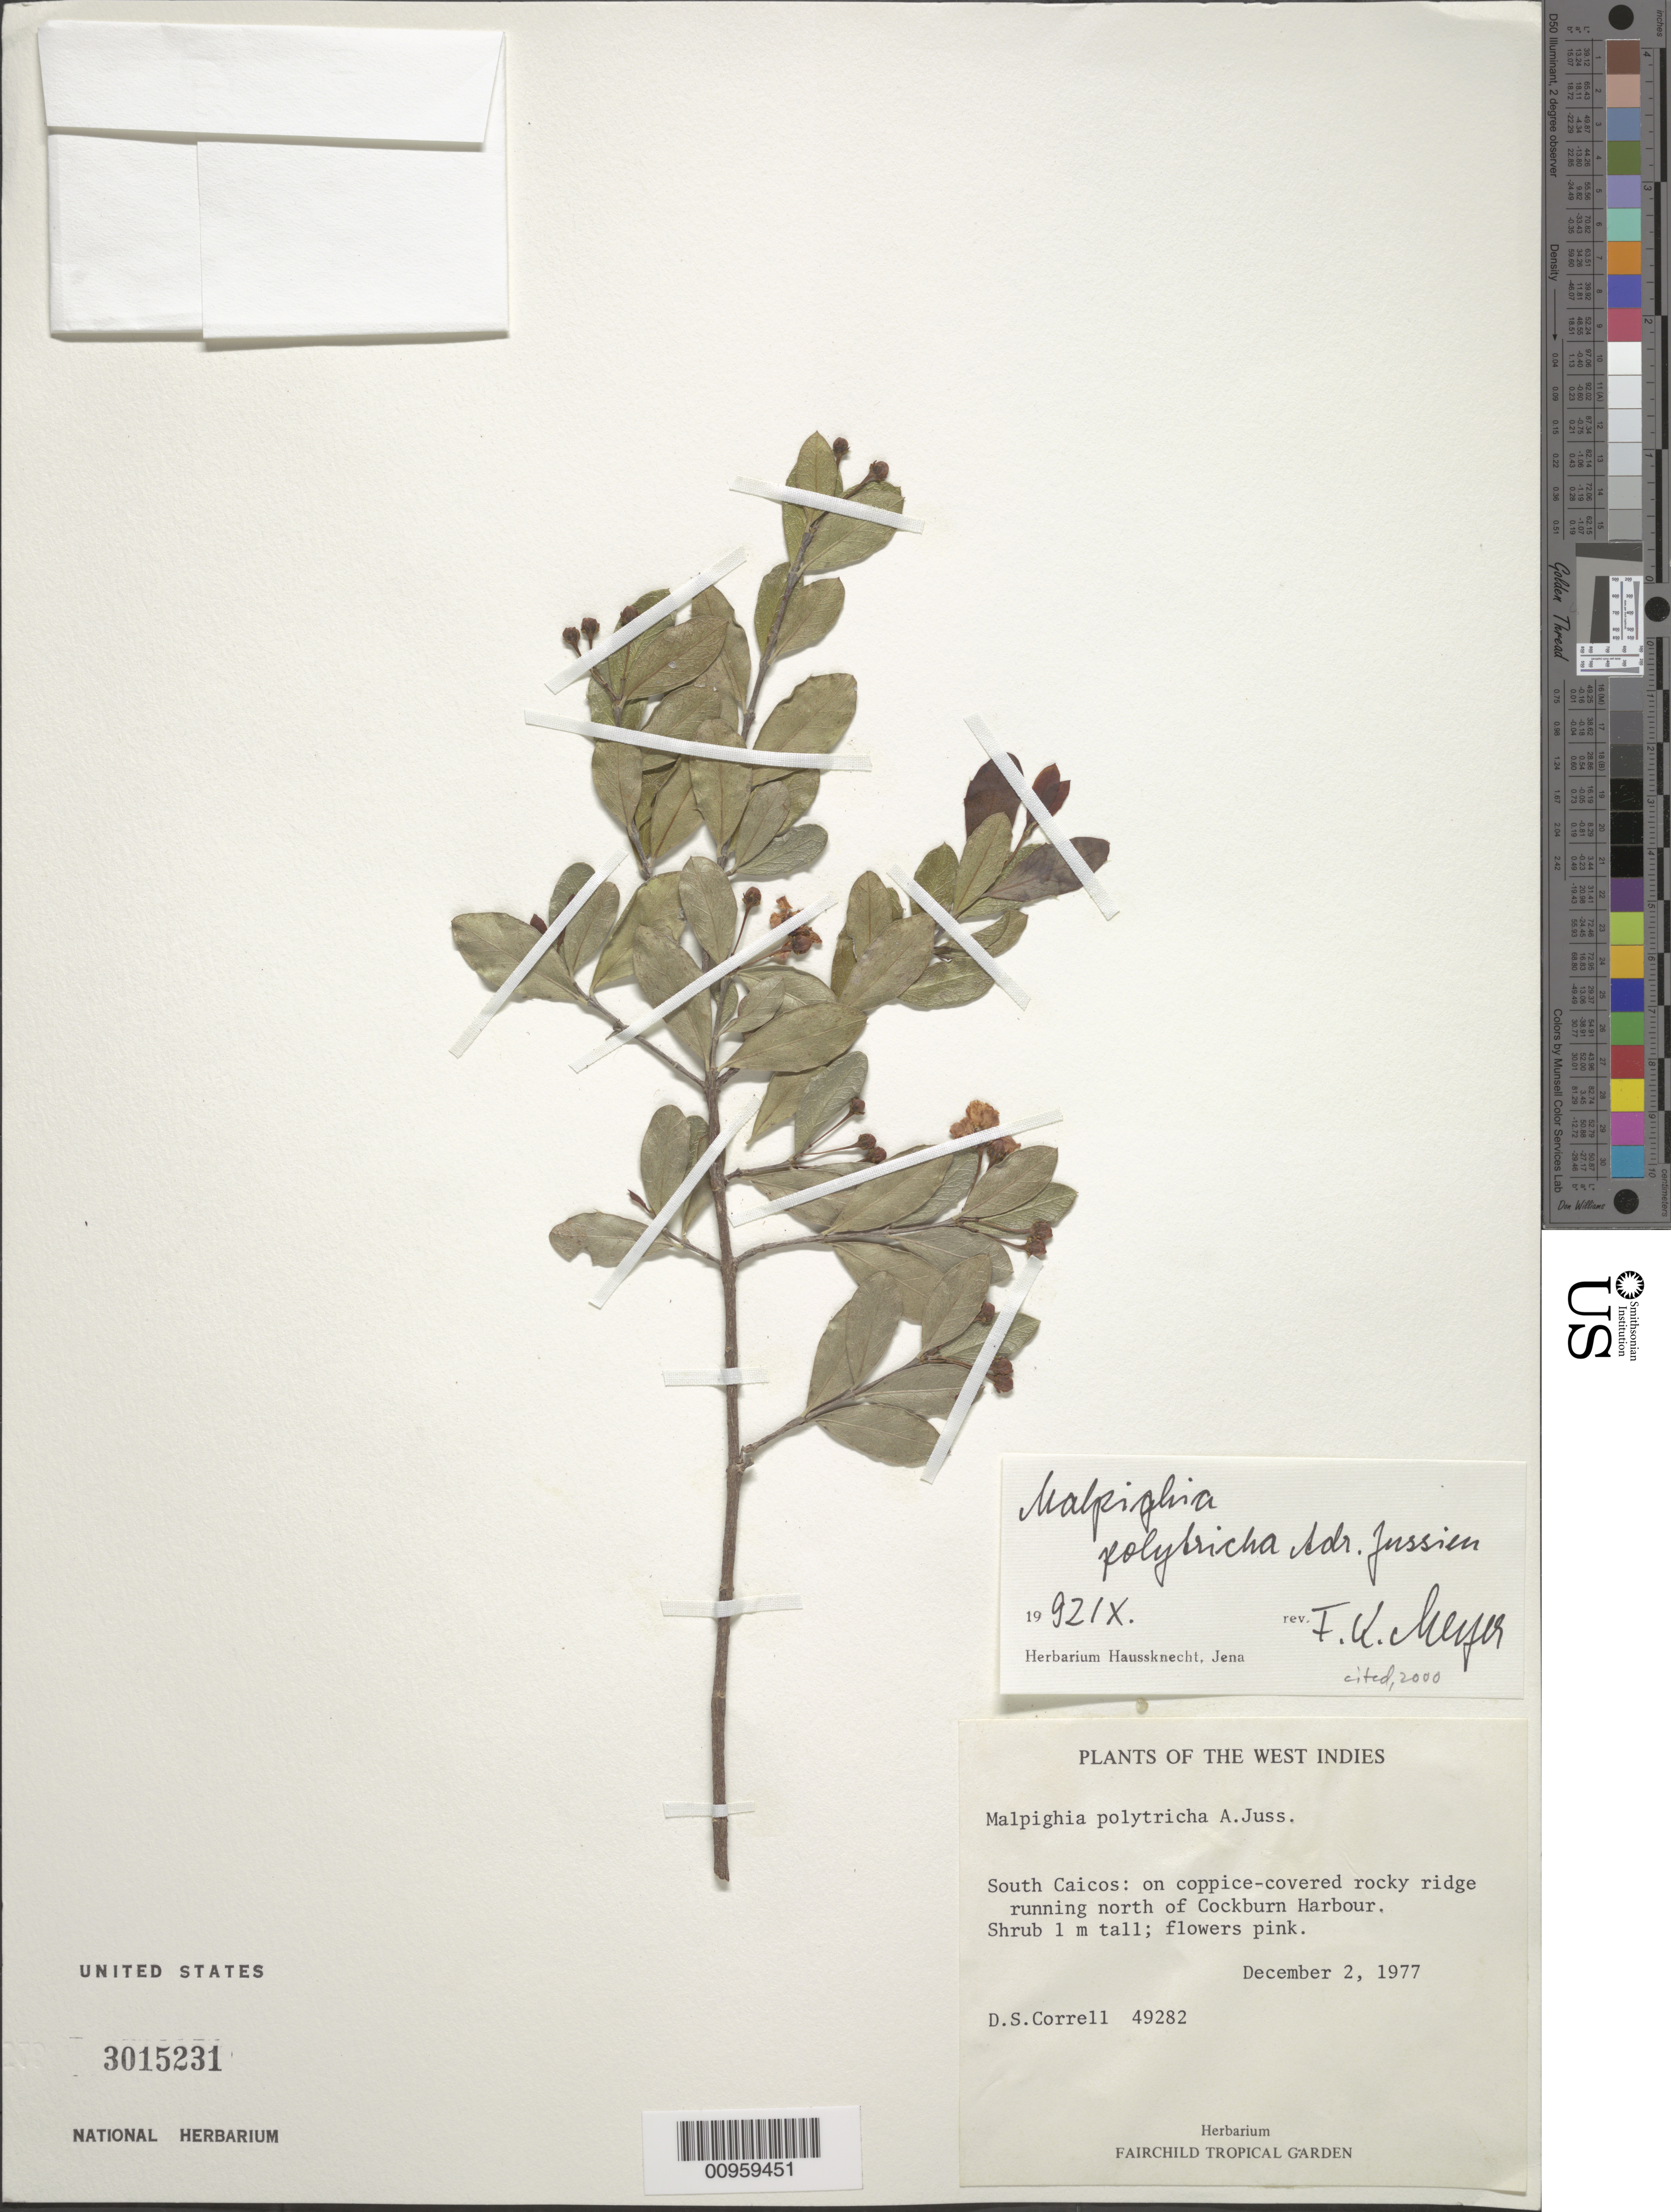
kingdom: Plantae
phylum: Tracheophyta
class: Magnoliopsida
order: Malpighiales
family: Malpighiaceae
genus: Malpighia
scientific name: Malpighia polytricha subsp. polytricha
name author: A. Juss.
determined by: Meyer, F. K.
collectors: D. S. Correll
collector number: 49282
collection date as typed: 02 Dec 1977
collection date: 1977-12-02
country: Turks and Caicos Islands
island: South Caicos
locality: Ridge running N of Cockburn Harbour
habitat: On coppice-covered rocky ridge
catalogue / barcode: US 3015231